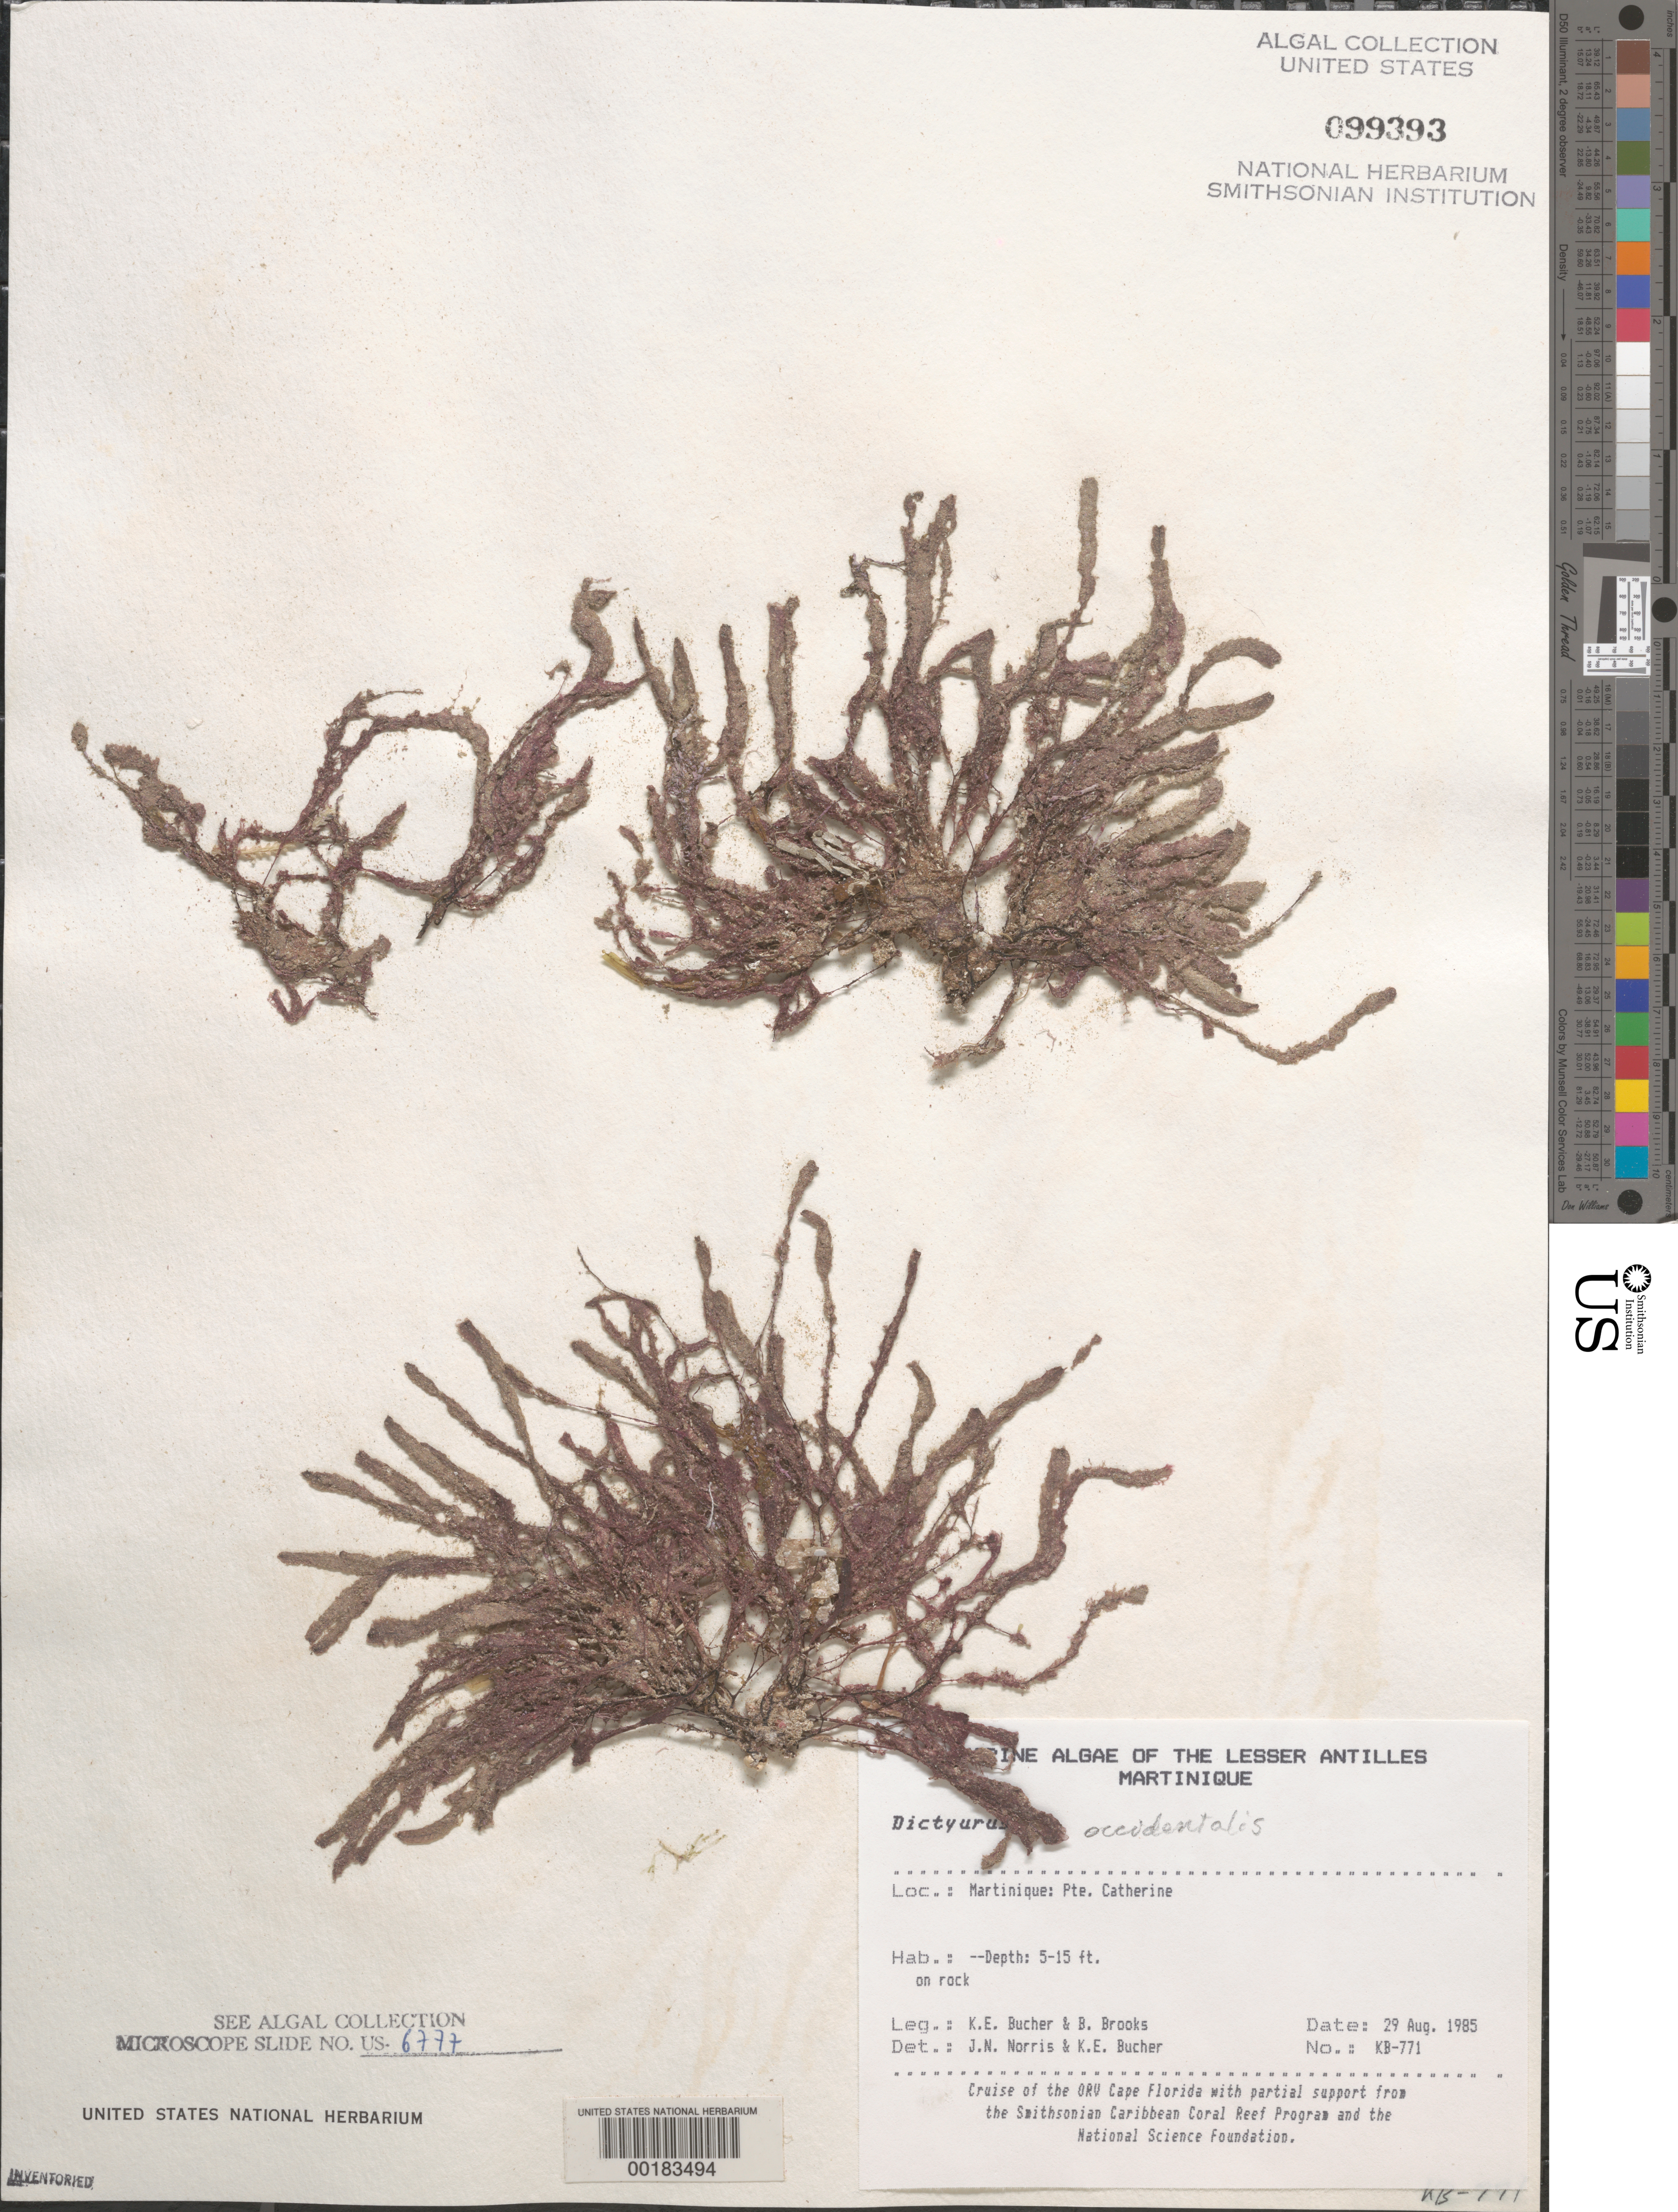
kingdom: Plantae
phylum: Rhodophyta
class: Florideophyceae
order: Ceramiales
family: Dasyaceae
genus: Dictyurus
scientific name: Dictyurus occidentalis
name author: J. Agardh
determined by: Norris, J. N.; Bucher, K. E.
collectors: K. E. Bucher & B. Brooks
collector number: Kb-771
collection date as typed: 29 Aug 1985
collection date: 1985-08-29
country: Martinique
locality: Pointe Catherine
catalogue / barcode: US 99393